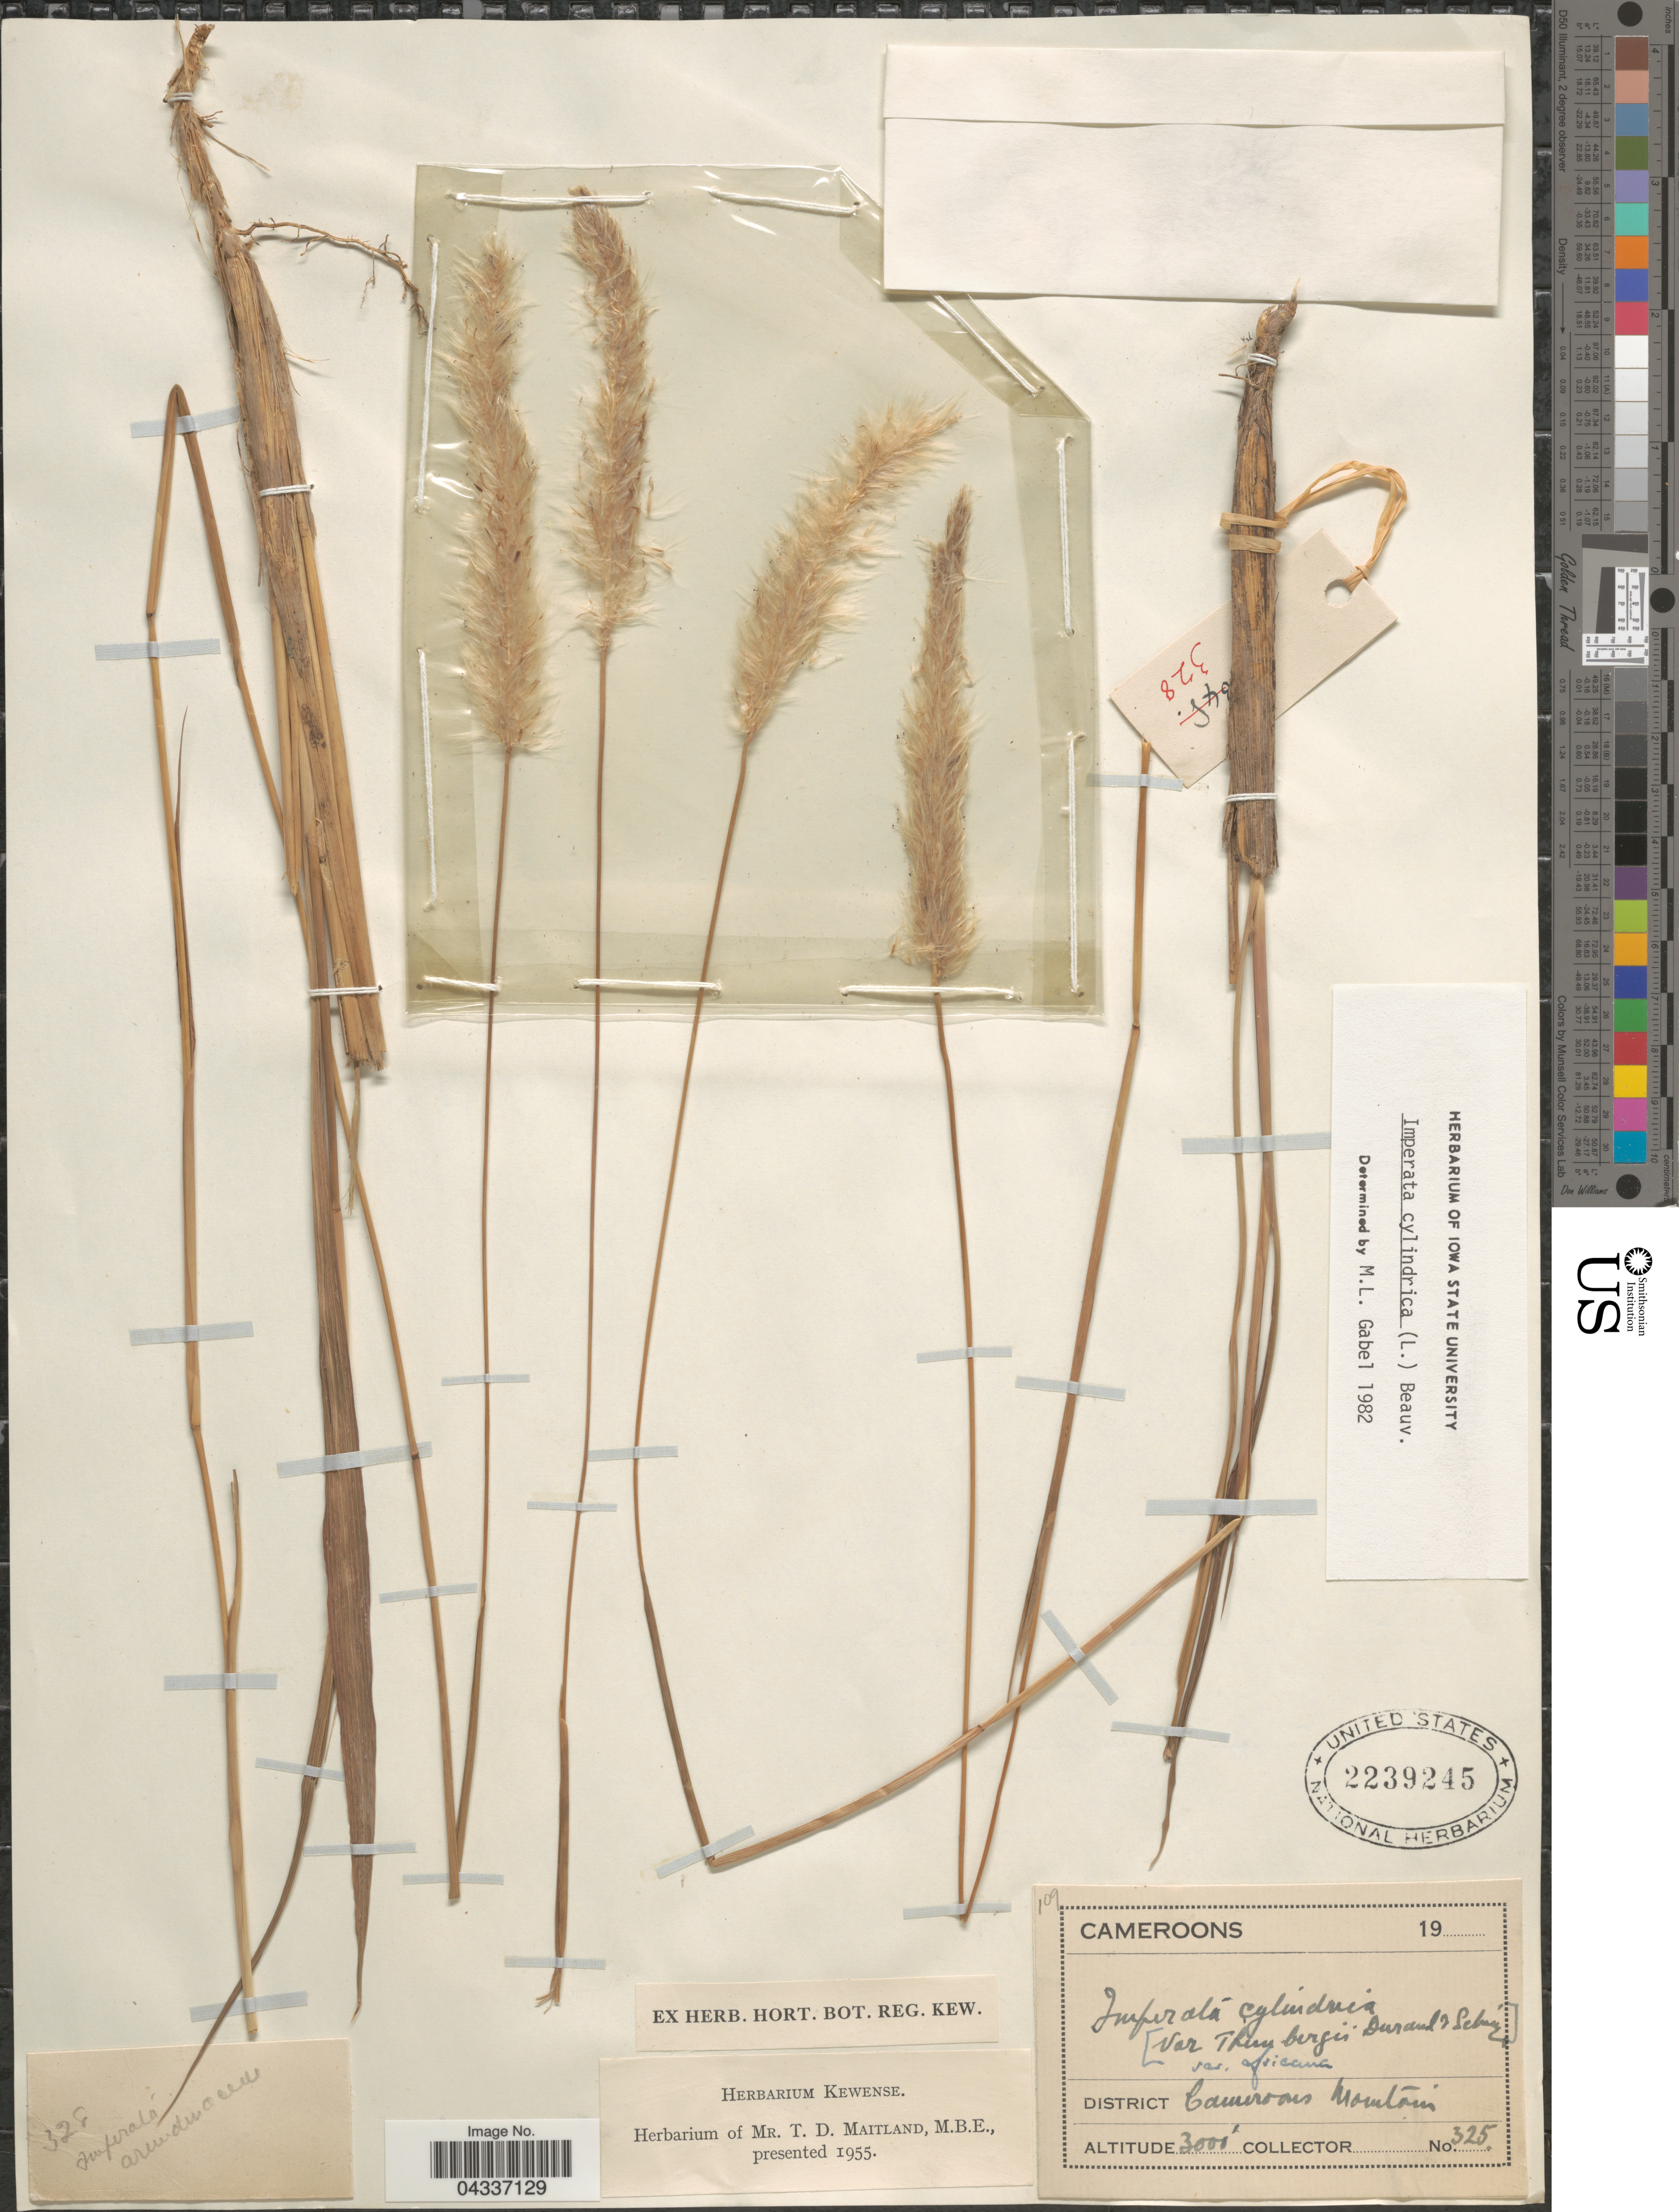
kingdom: Plantae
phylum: Tracheophyta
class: Liliopsida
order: Poales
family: Poaceae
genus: Imperata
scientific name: Imperata cylindrica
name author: (L.) P. Beauv.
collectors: Ex herb. Mr. T. D. Maitland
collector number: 325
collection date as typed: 19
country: Cameroon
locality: Cameroons. District Cameroons Mountain.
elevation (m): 914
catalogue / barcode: US 2239245